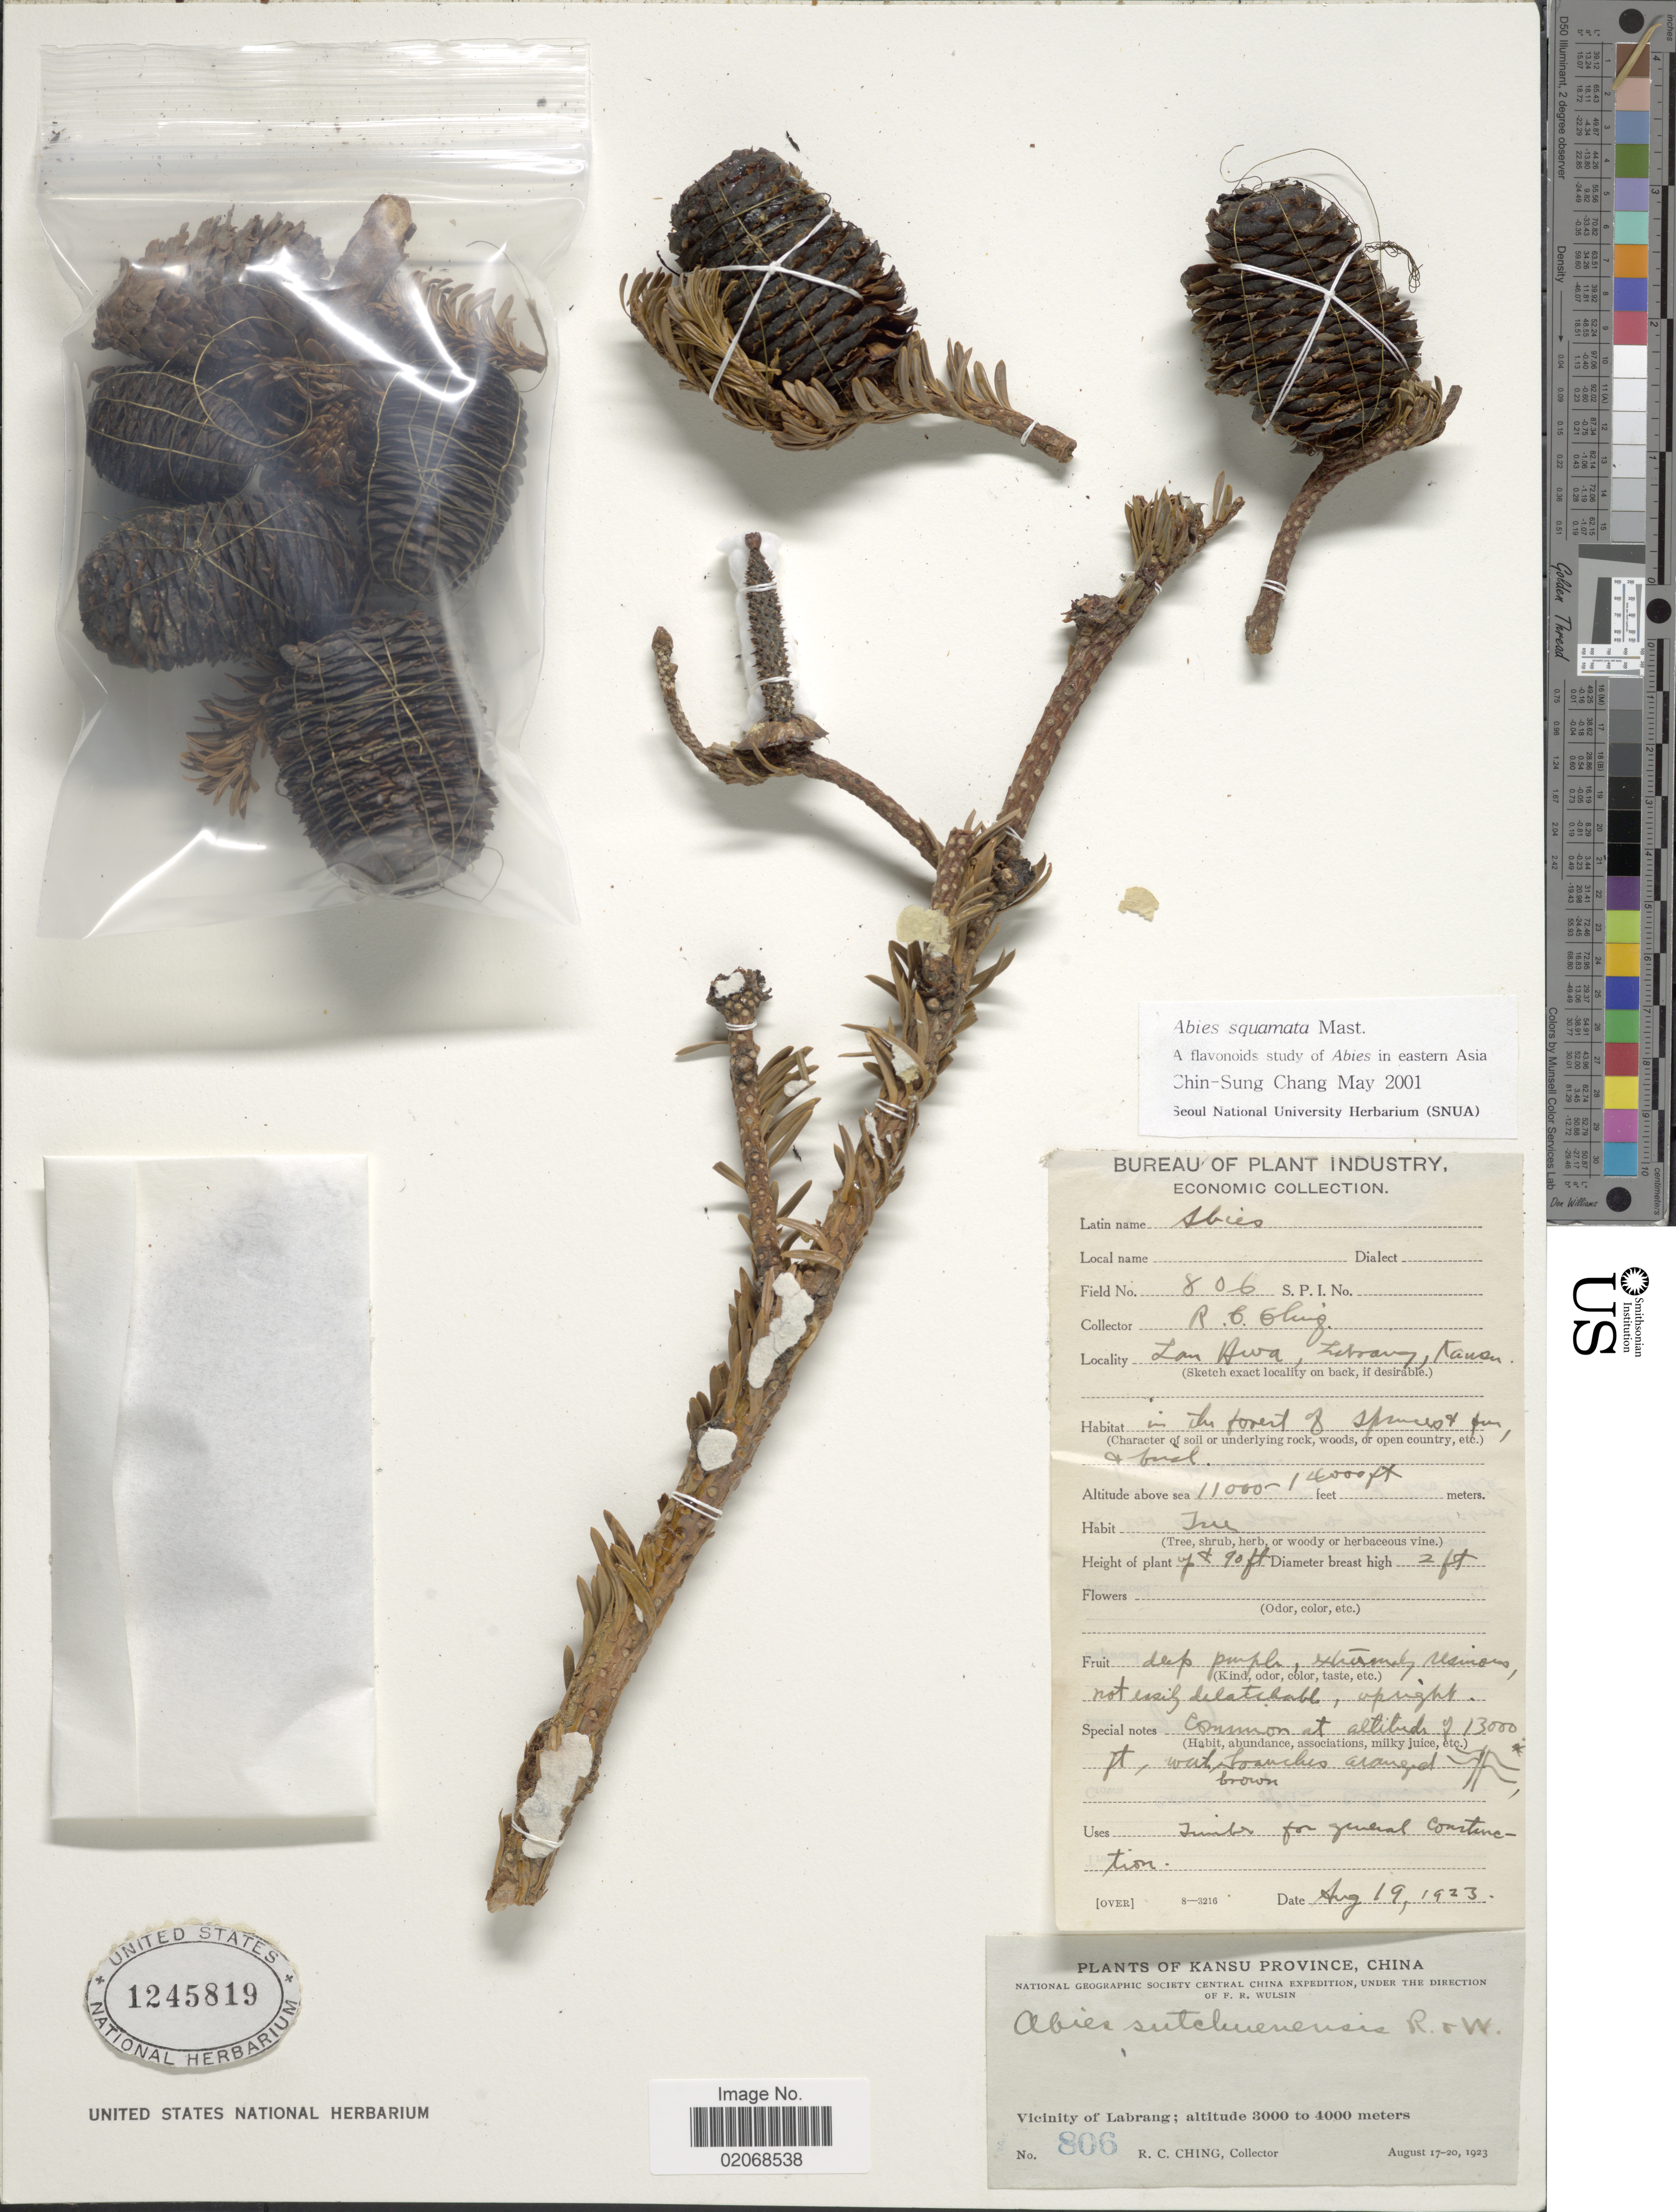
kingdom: Plantae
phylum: Tracheophyta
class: Pinopsida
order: Pinales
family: Pinaceae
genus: Abies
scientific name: Abies squamata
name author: Mast.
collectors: R. C. Ching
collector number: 806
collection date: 1923-08-17/1923-08-22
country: China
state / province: Gansu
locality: Kansu Province, vicinity of Labrang, Lan Hwa, Labrang.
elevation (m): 3353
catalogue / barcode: US 1245819